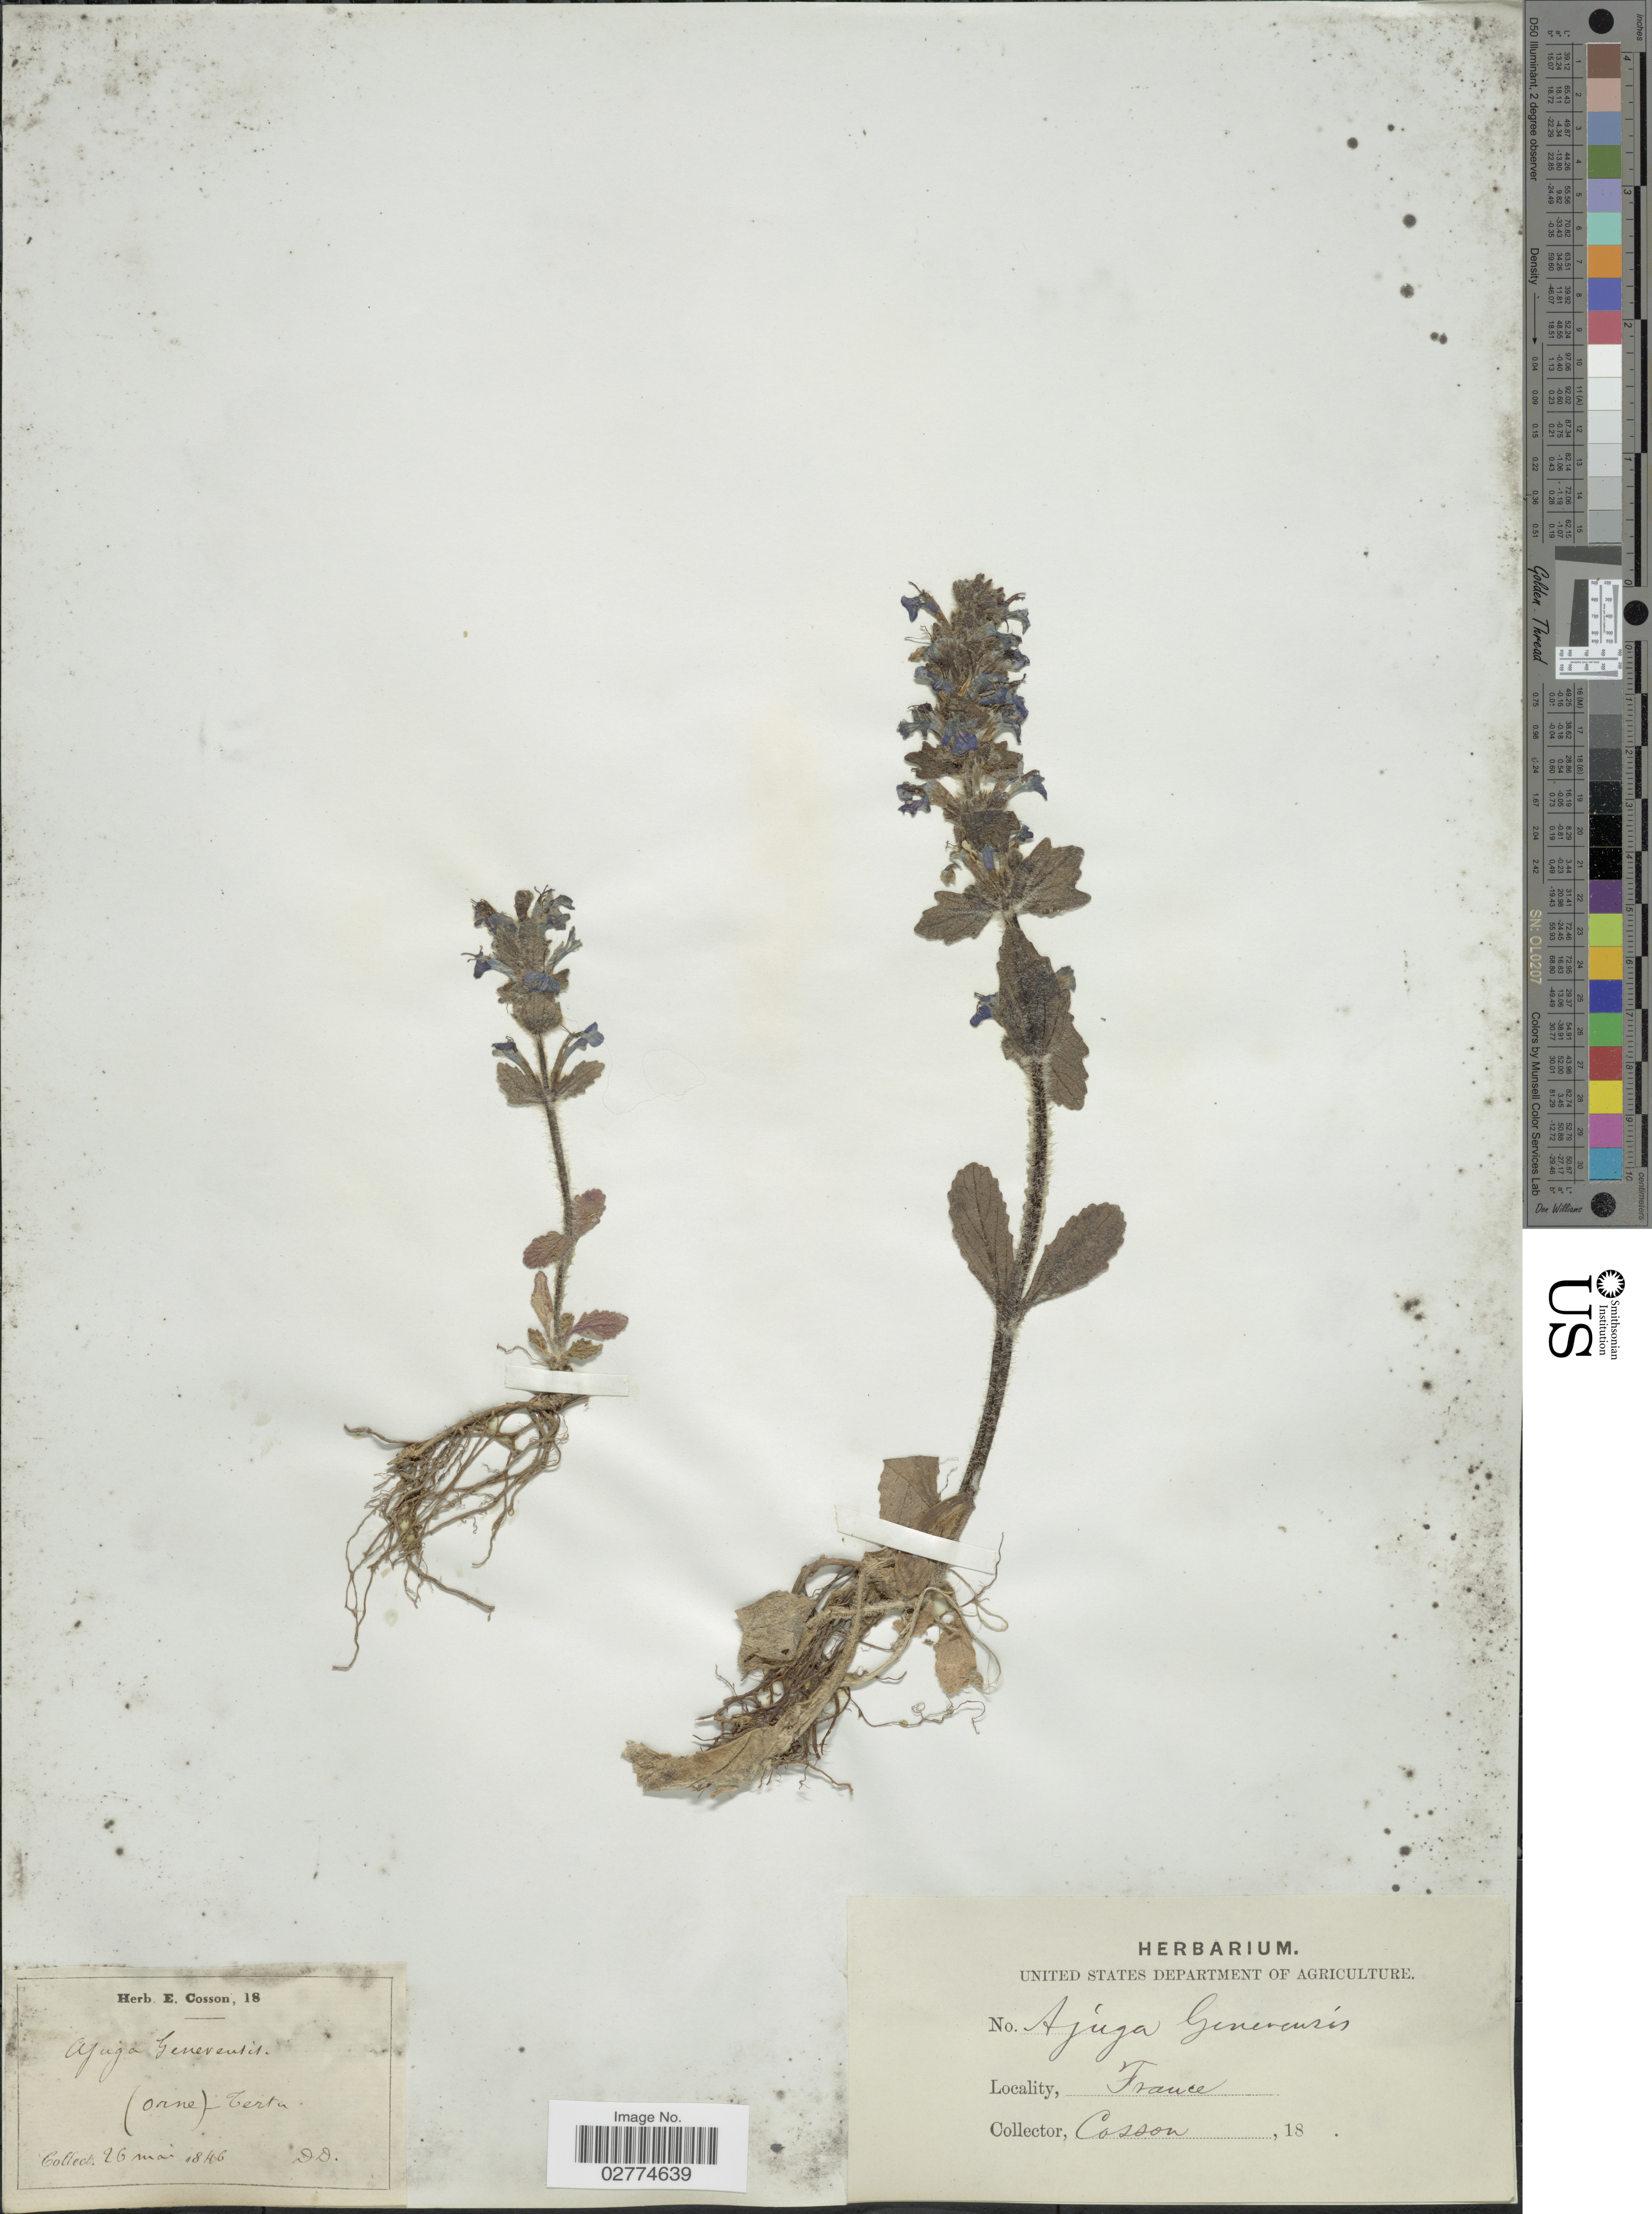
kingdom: Plantae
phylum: Tracheophyta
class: Magnoliopsida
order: Lamiales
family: Lamiaceae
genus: Ajuga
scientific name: Ajuga genevensis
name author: L.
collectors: E. Cosson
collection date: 1846-05-26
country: France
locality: (orne) Terta.